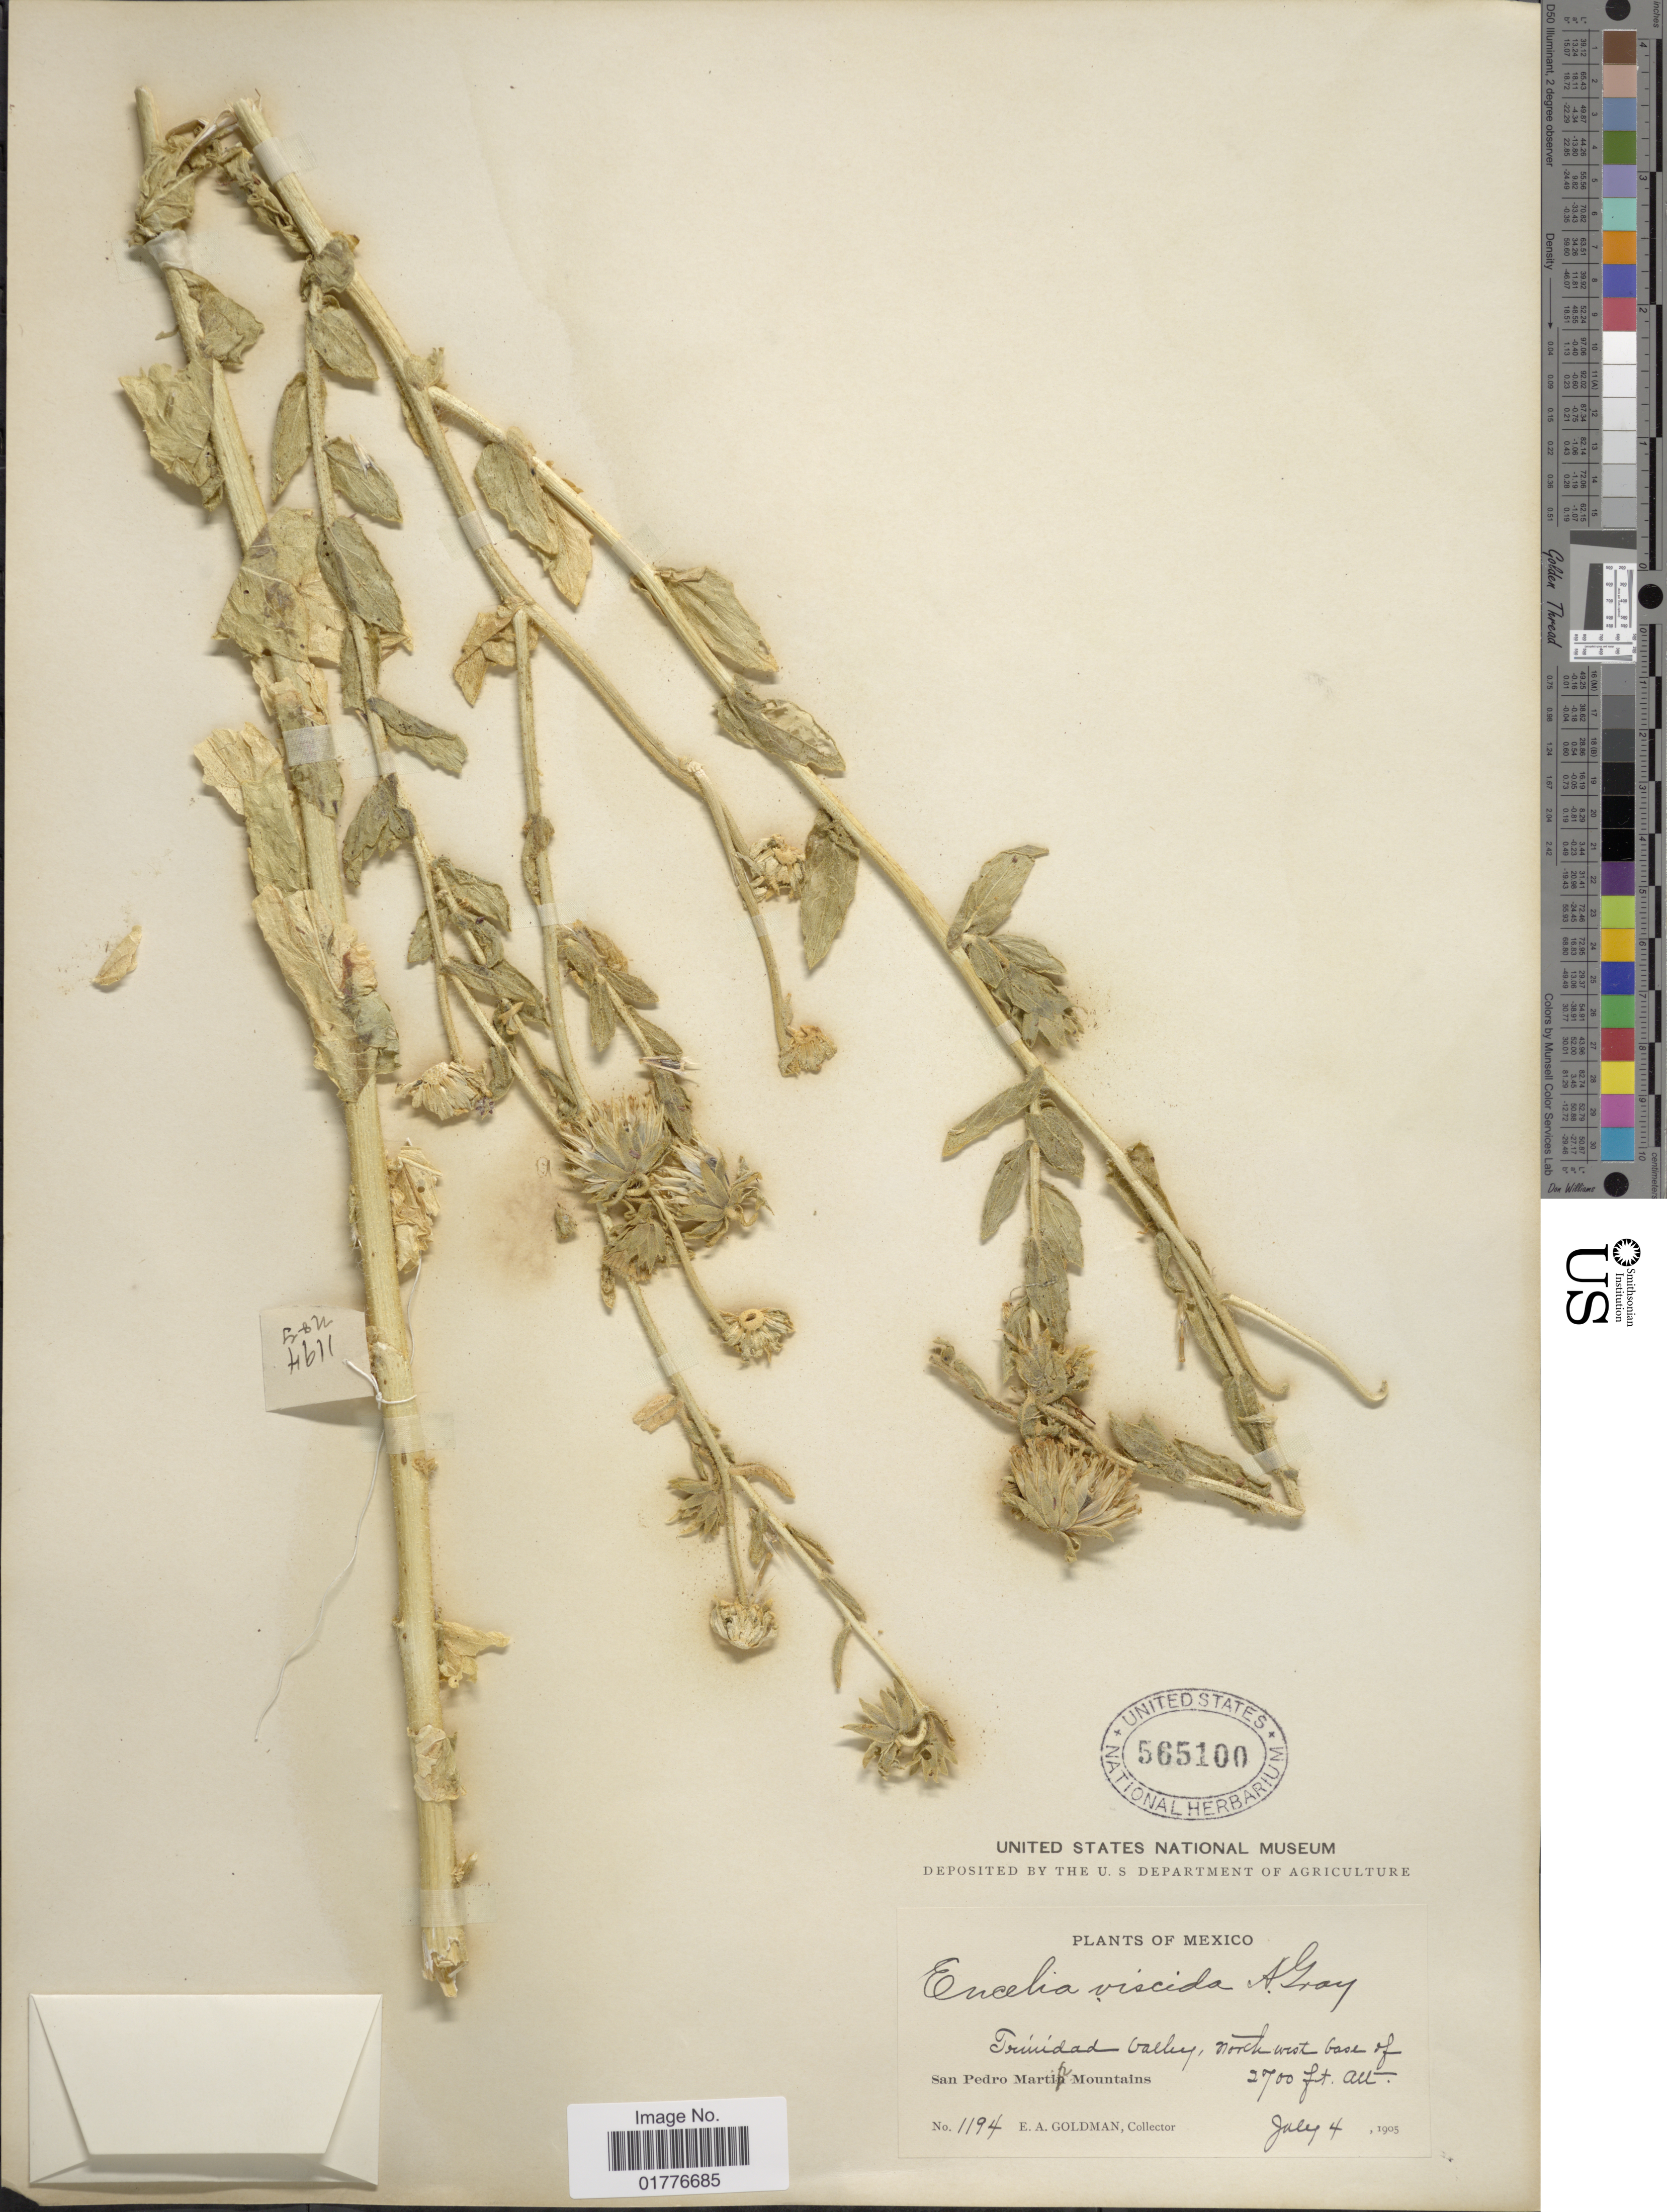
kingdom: Plantae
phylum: Tracheophyta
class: Magnoliopsida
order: Asterales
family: Asteraceae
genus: Geraea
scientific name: Geraea viscida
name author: (A. Gray) S.F. Blake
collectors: E. A. Goldman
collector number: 1194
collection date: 1905-07-04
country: Mexico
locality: Trinidad Valley, northwest base of San Pedro Martir Mountains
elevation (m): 823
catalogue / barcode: US 565100